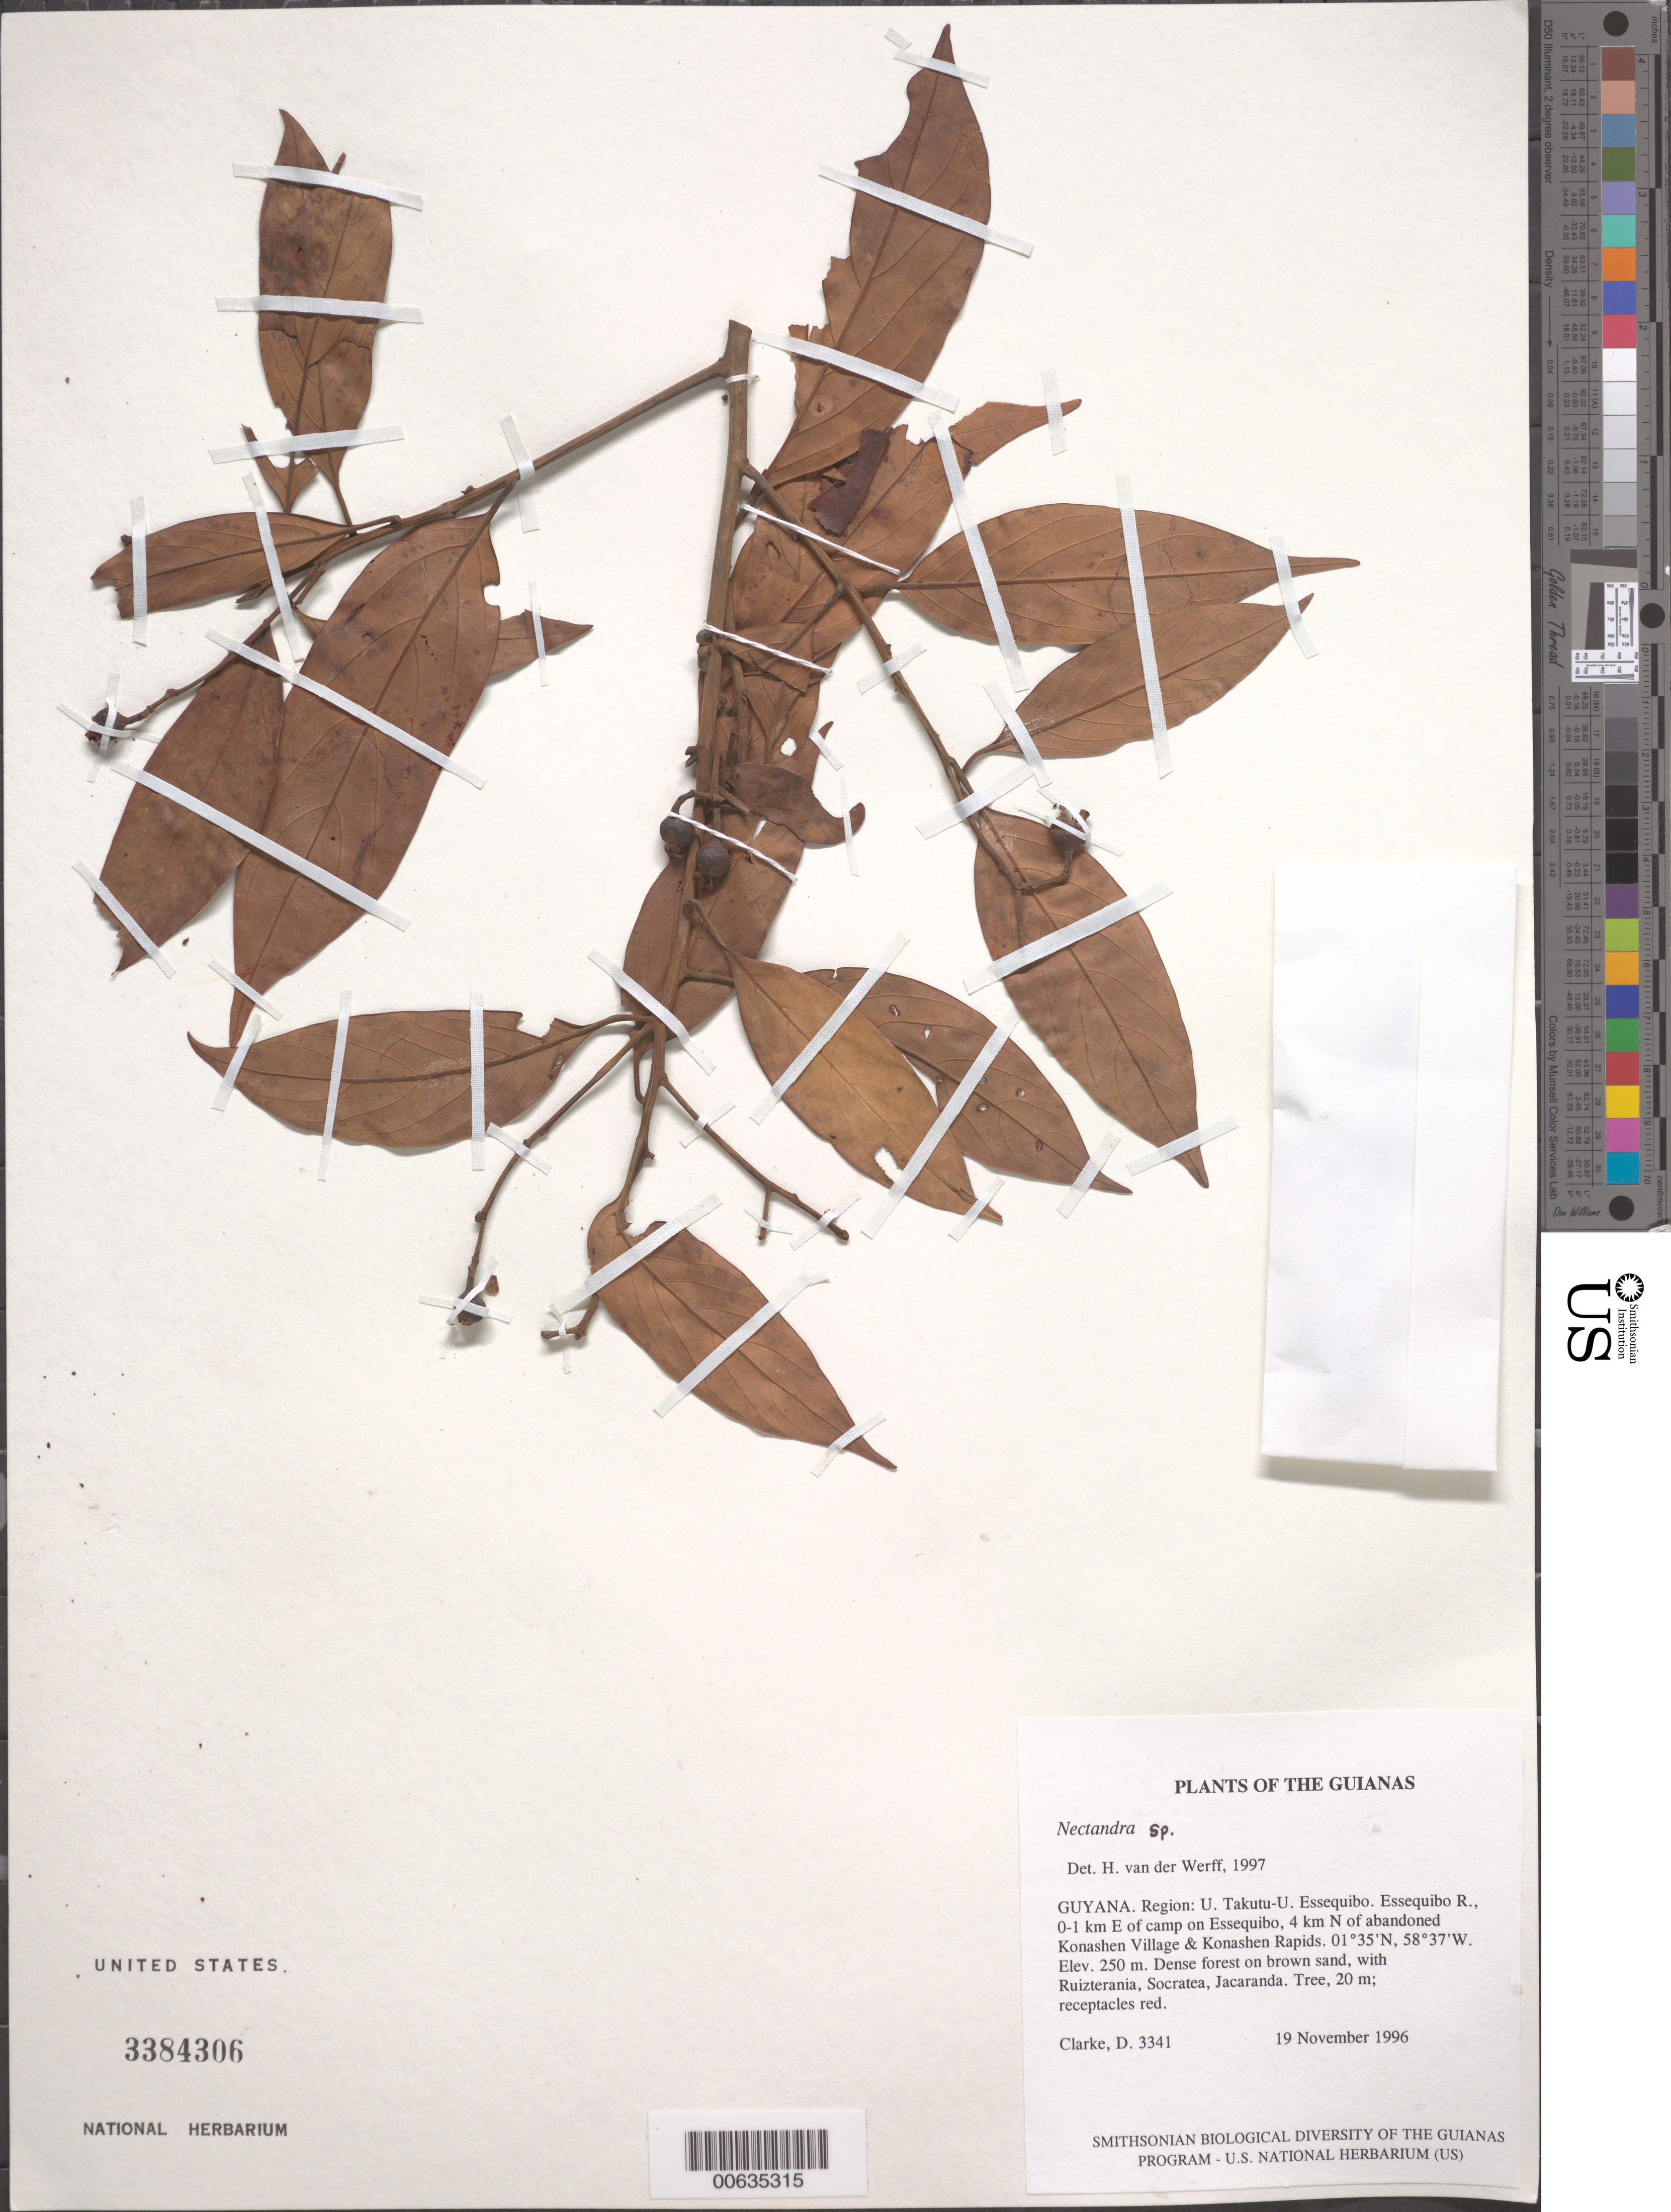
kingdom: Plantae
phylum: Tracheophyta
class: Magnoliopsida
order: Laurales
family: Lauraceae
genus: Nectandra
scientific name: Nectandra sp.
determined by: van der Werff, H., (MO), Missouri Botanical Garden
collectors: H. D. Clarke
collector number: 3341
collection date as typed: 19 November 1996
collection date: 1996-11-19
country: Guyana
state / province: U. Takutu-U. Essequibo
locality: Essequibo R., 0-1 km E of camp on Essequibo, 4 km N of abandoned Konashen Village & Konashen Rapids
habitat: Dense forest on brown sand, with Ruizterania, Socratea, Jacaranda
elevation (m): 250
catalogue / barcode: US 3384306